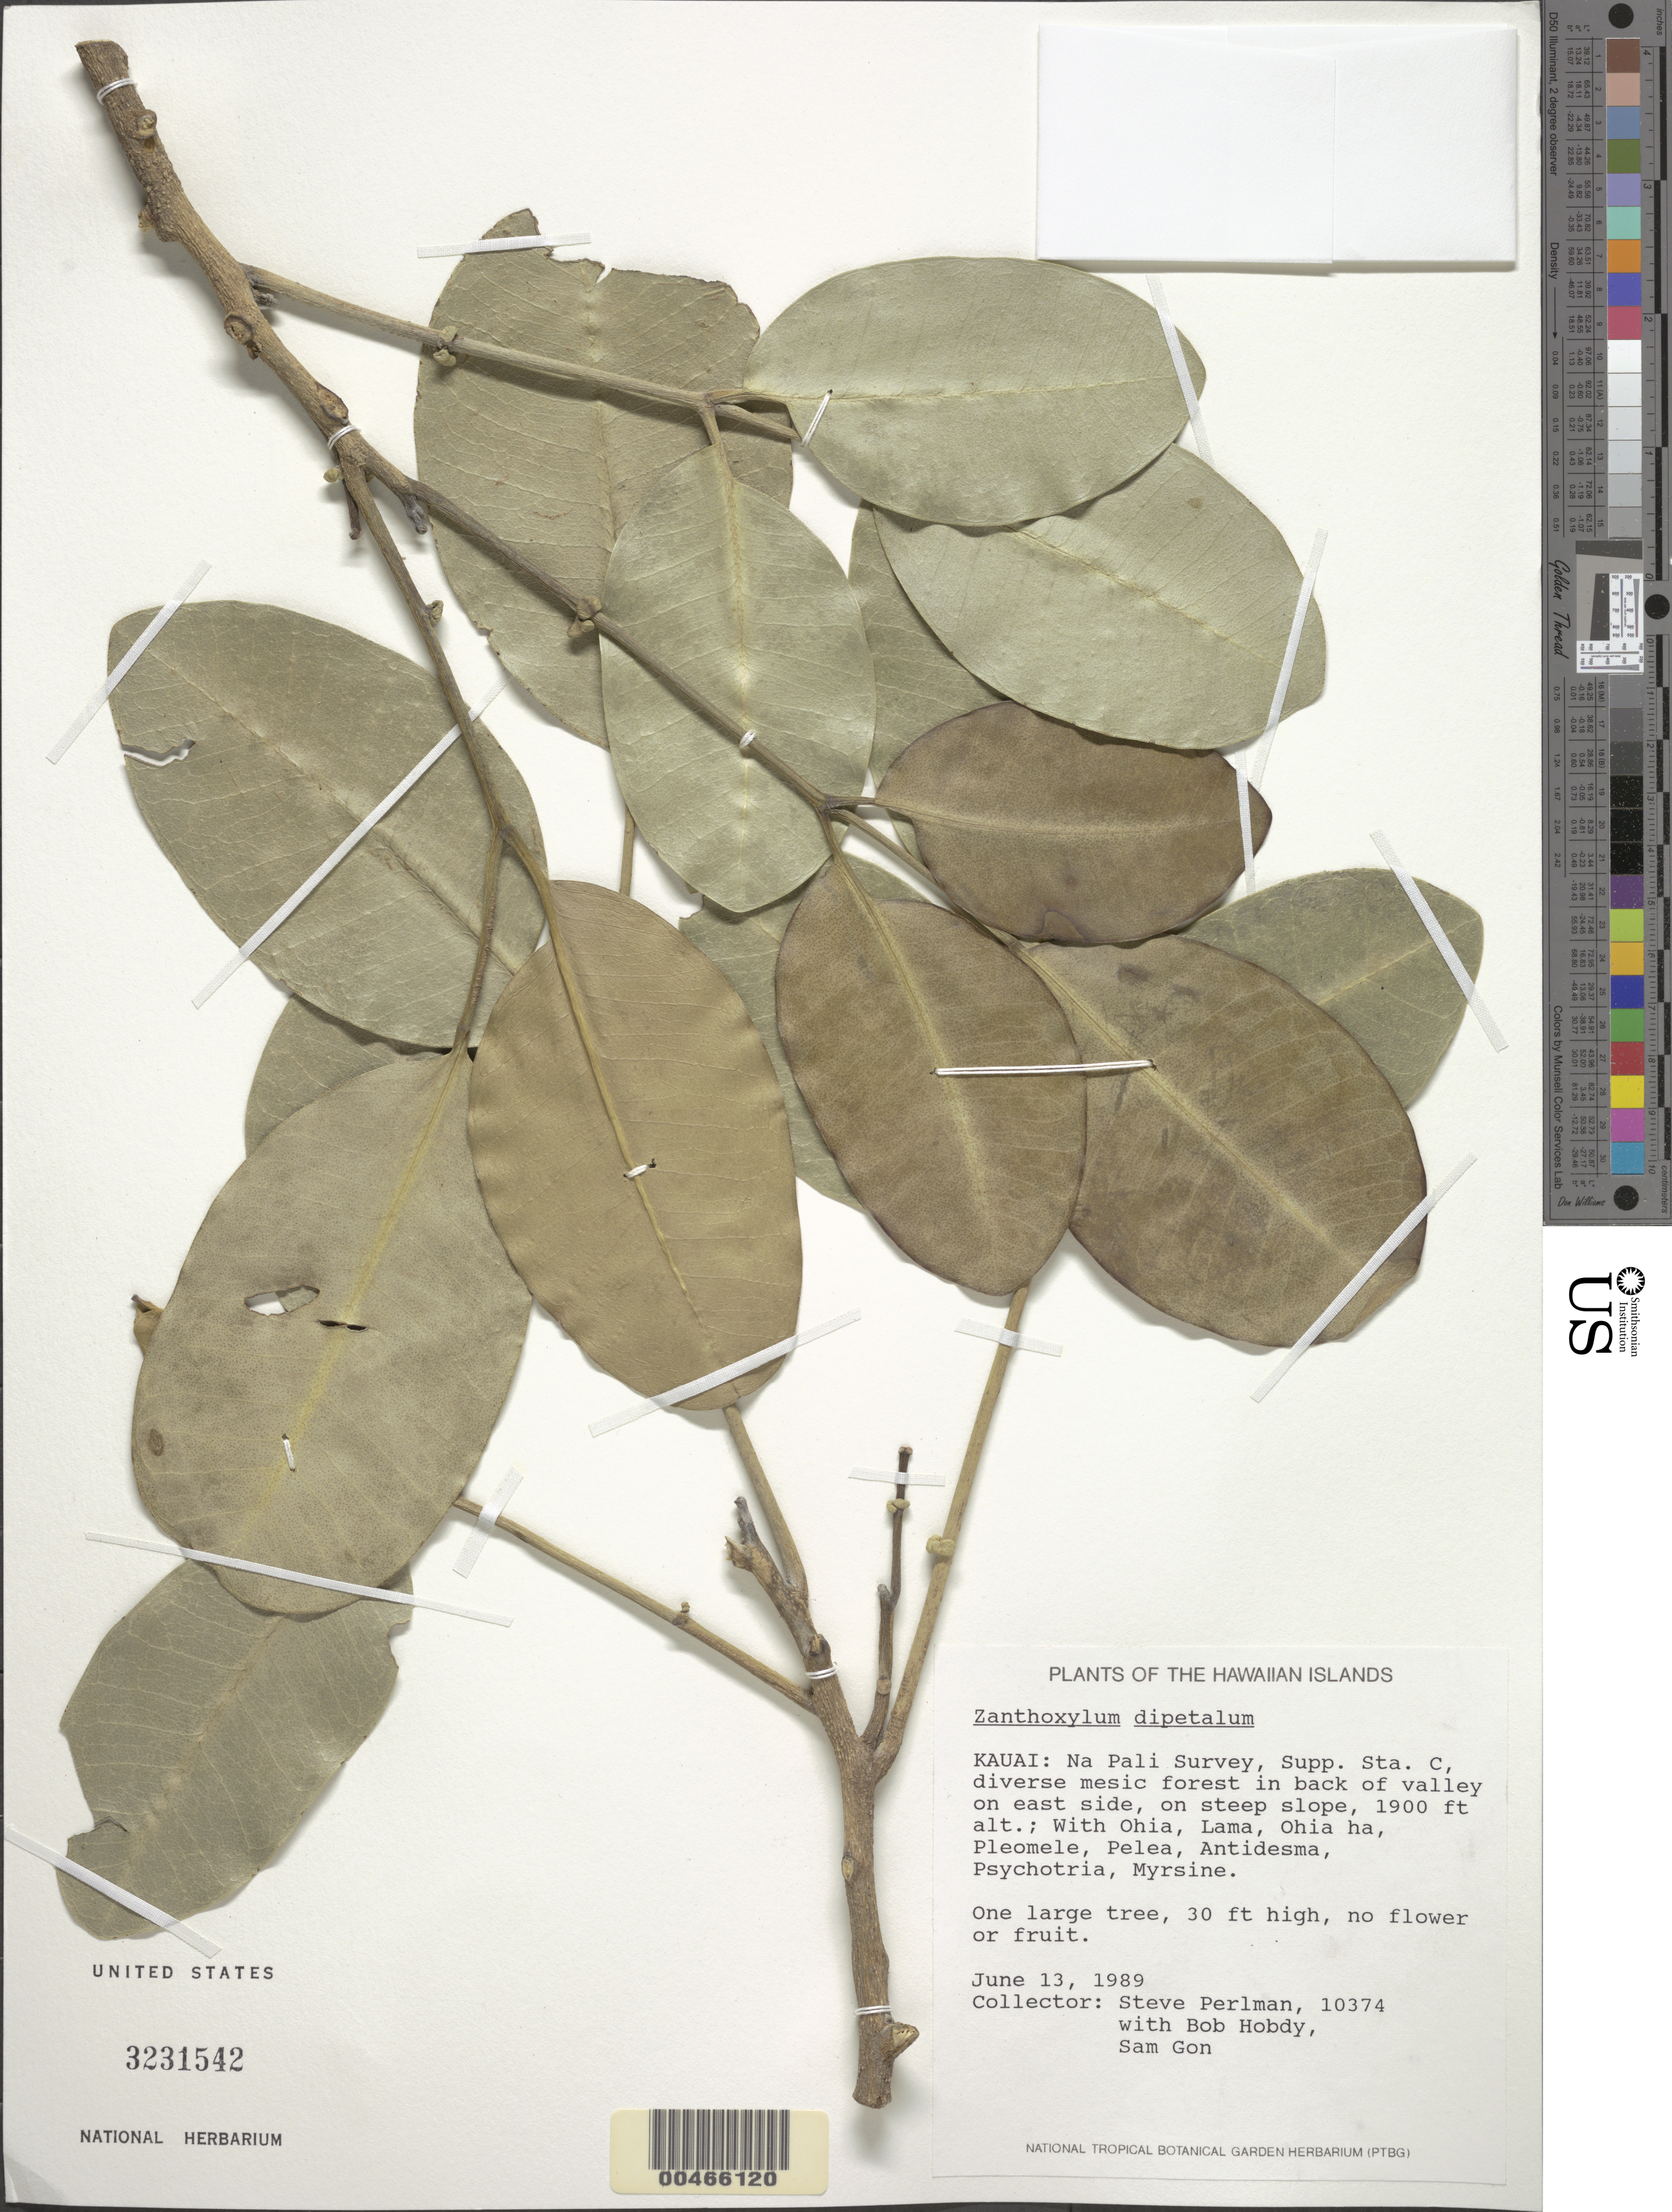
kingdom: Plantae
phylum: Tracheophyta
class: Magnoliopsida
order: Sapindales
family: Rutaceae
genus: Zanthoxylum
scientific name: Zanthoxylum dipetalum var. dipetalum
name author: H. Mann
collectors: S. P. Perlman, B. Hobdy & S. Gon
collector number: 10374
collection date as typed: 13 Jun 1989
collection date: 1989-06-13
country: United States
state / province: Hawaii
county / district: Kauai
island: Kaua'i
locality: Na Pali Survey, Supp. Sta. C, in back of valley on E side, on steep slope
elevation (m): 579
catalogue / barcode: US 3231542